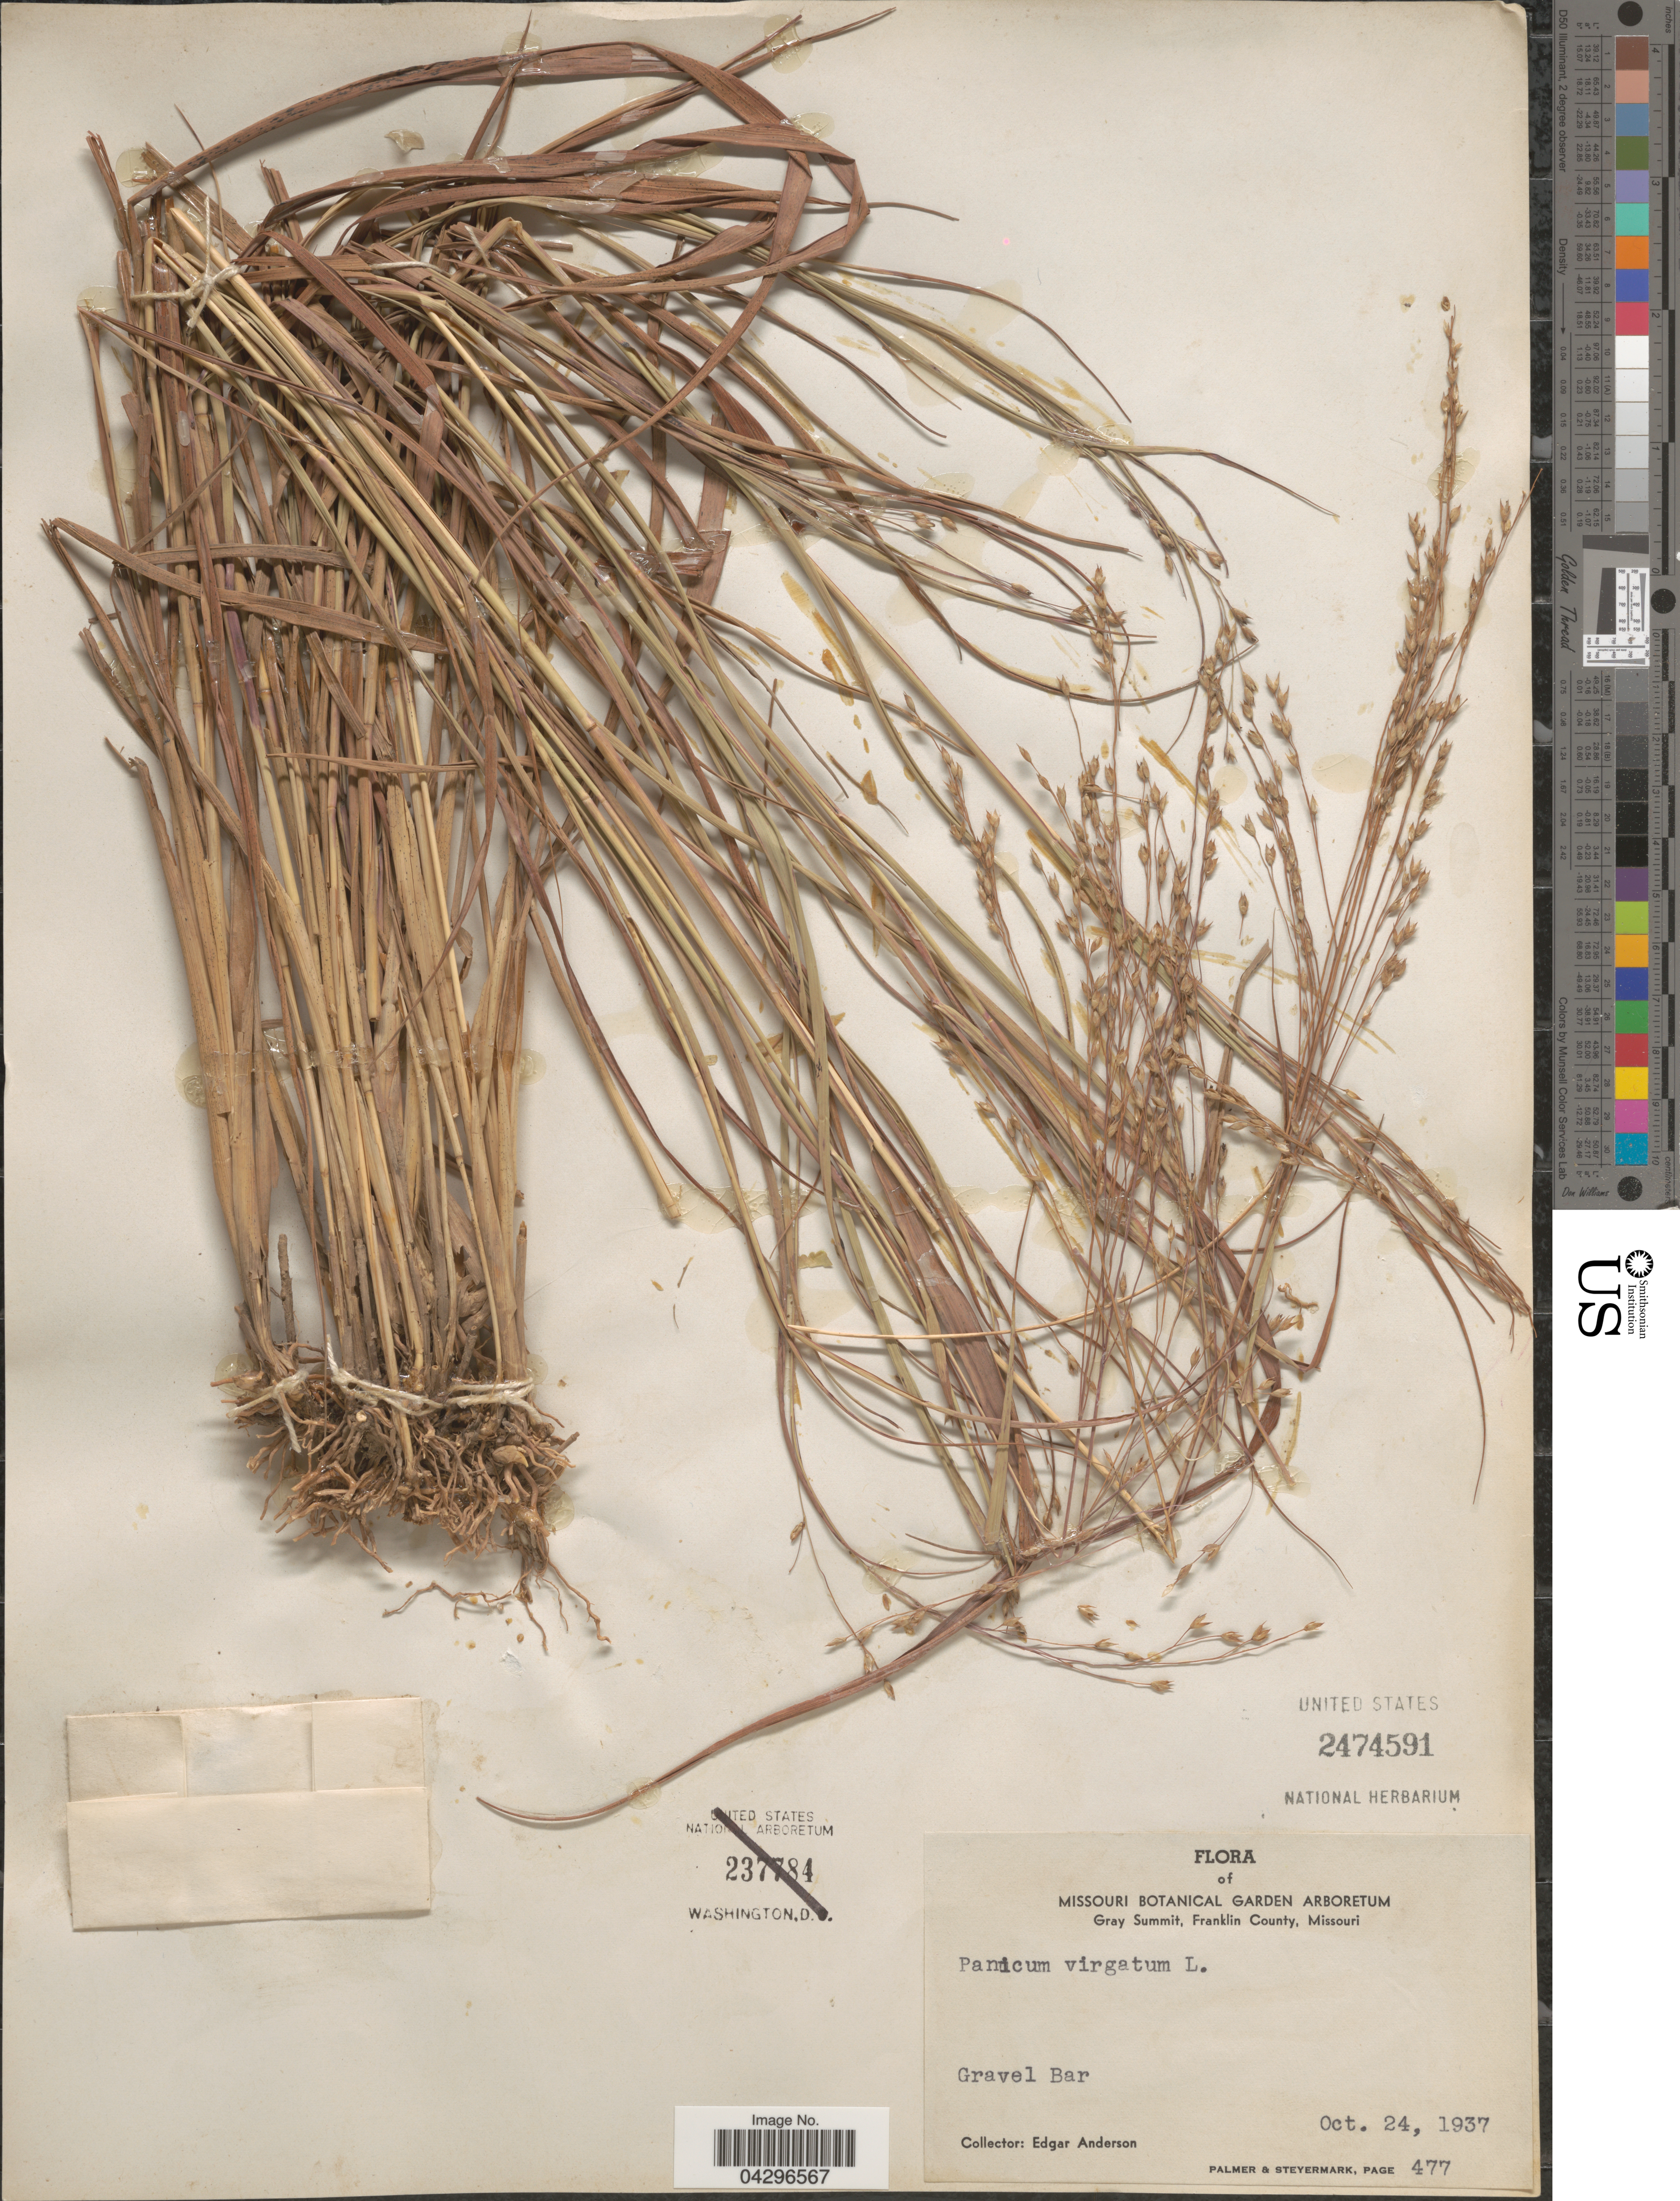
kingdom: Plantae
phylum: Tracheophyta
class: Liliopsida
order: Poales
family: Poaceae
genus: Panicum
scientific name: Panicum virgatum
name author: L.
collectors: E. S. Anderson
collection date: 1937-10-24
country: United States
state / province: Missouri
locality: Gray Summit, Franklin County. Gravel Bar.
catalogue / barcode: US 2474591